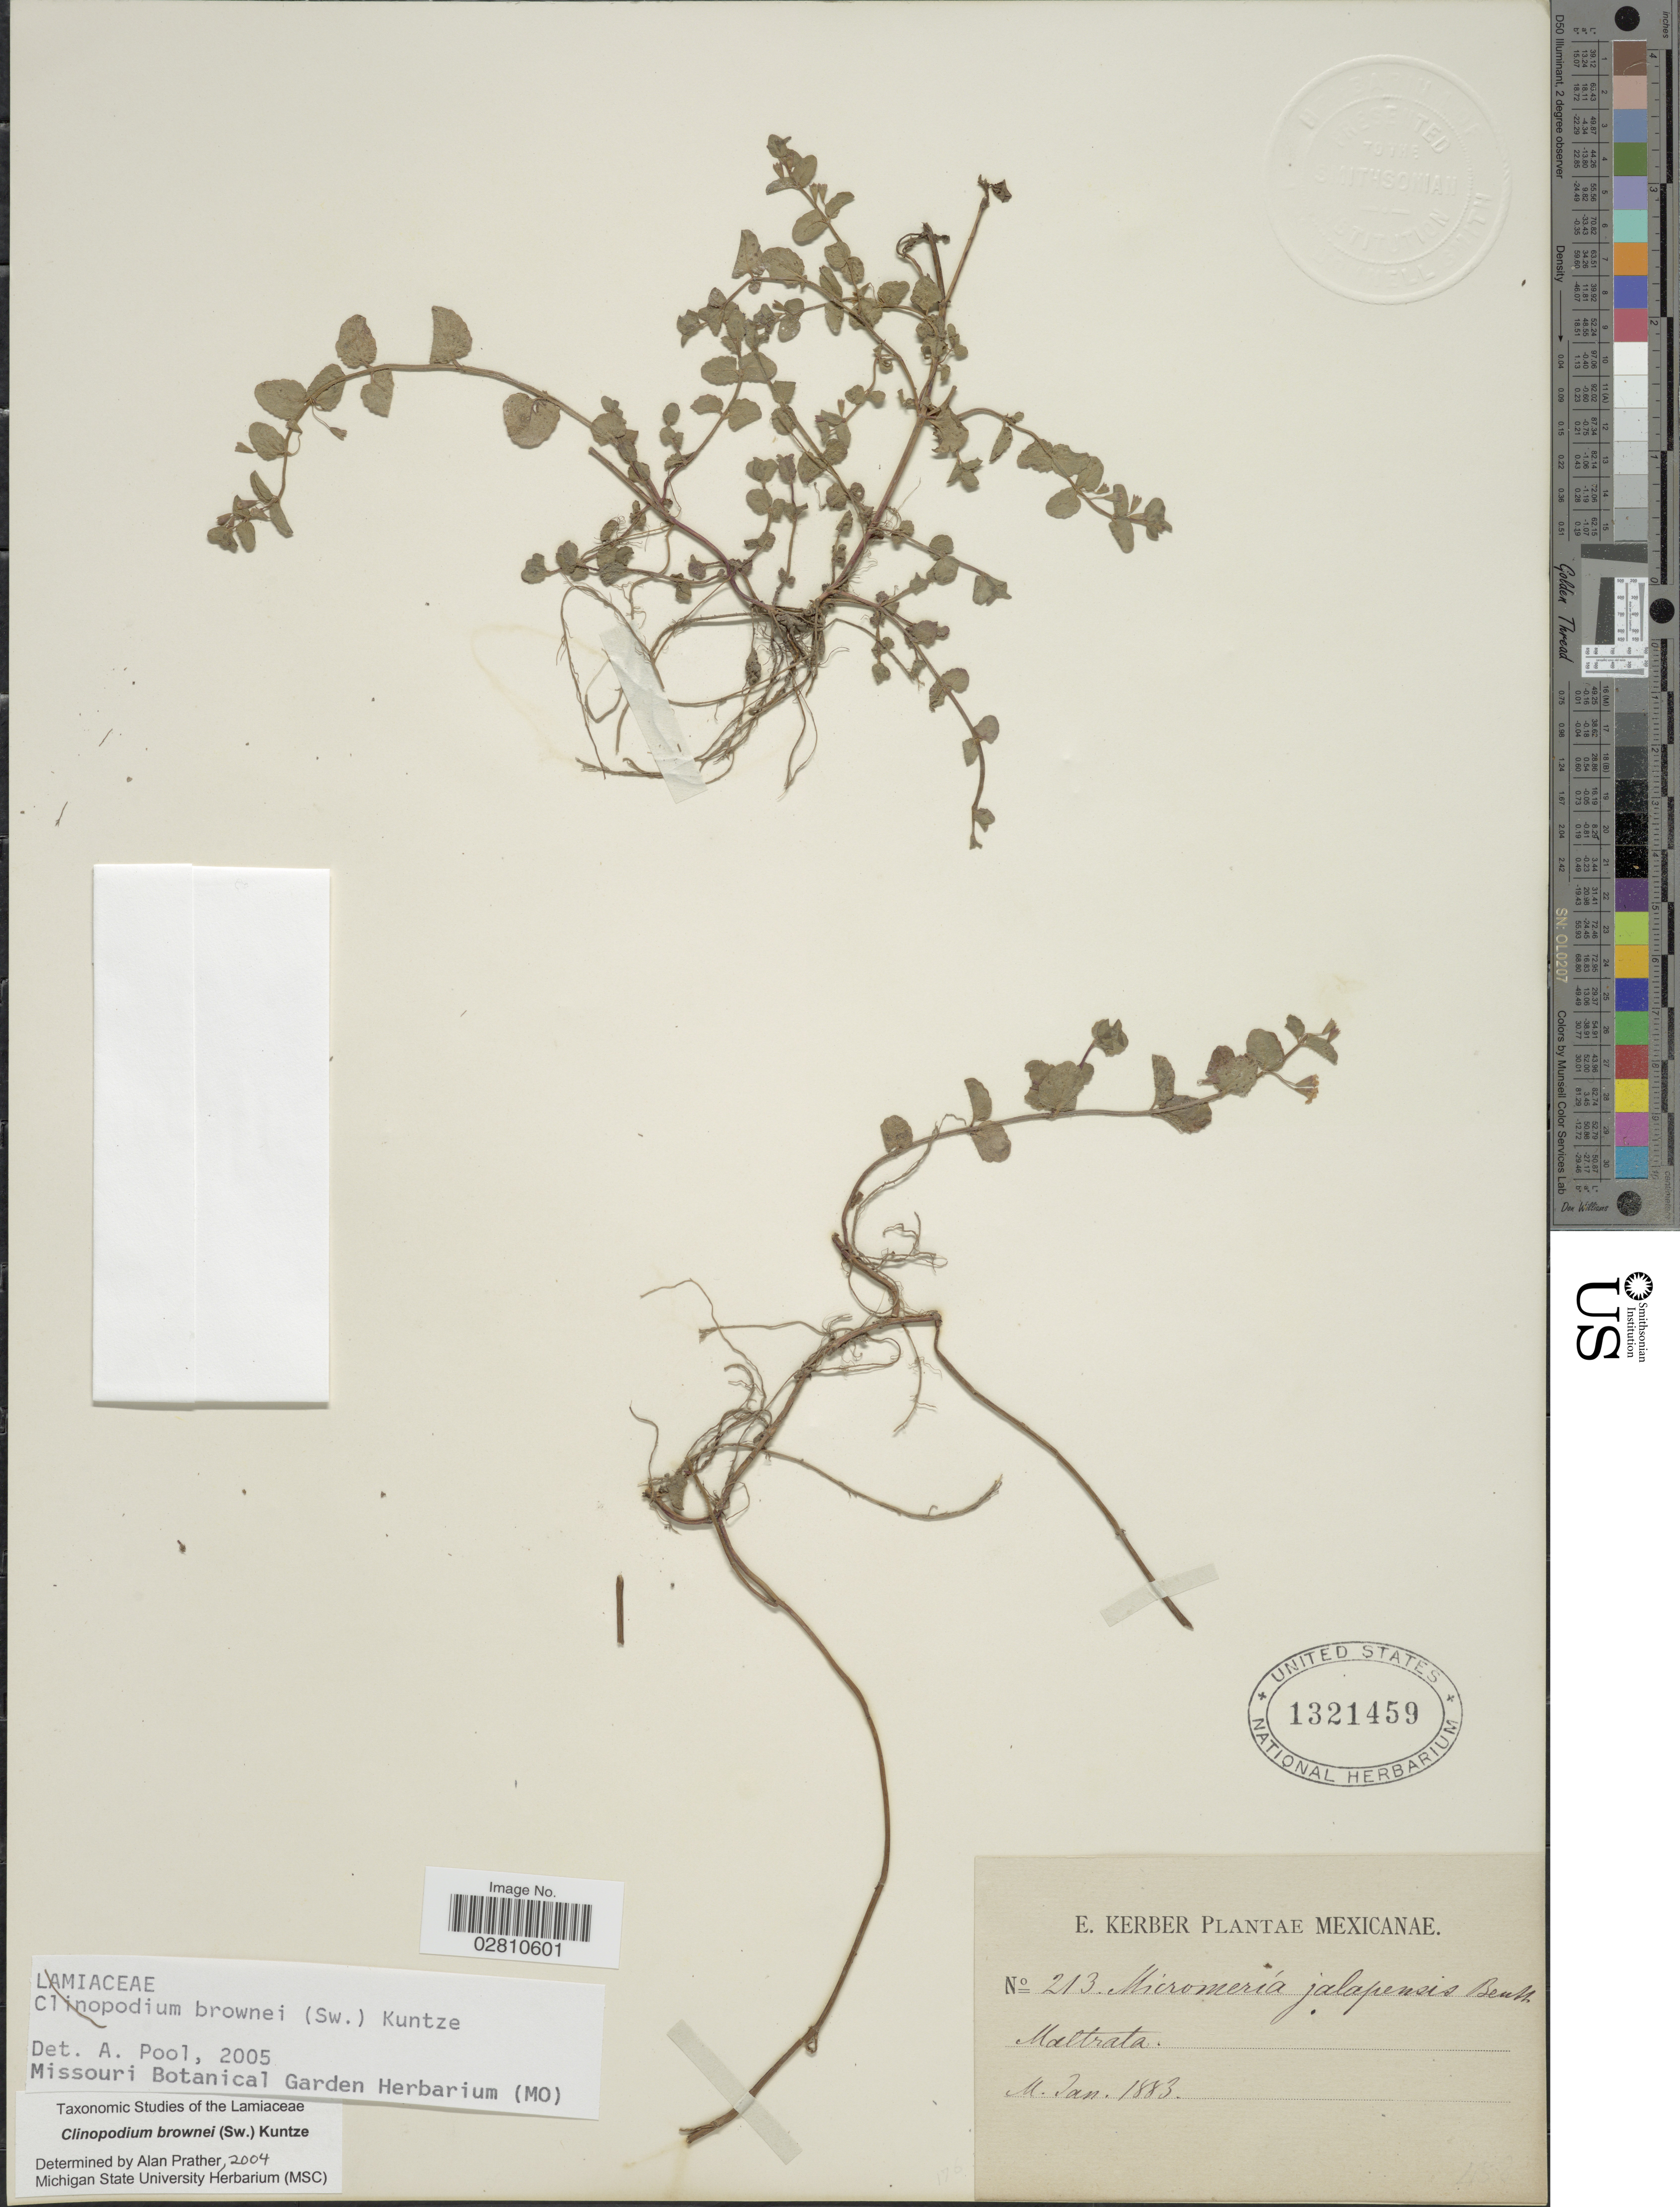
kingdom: Plantae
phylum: Tracheophyta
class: Magnoliopsida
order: Lamiales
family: Lamiaceae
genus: Clinopodium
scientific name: Clinopodium brownei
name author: (Sw.) Kuntze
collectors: E. Kerber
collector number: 213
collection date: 1883-01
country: Mexico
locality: Maltrata.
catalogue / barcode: US 1321459